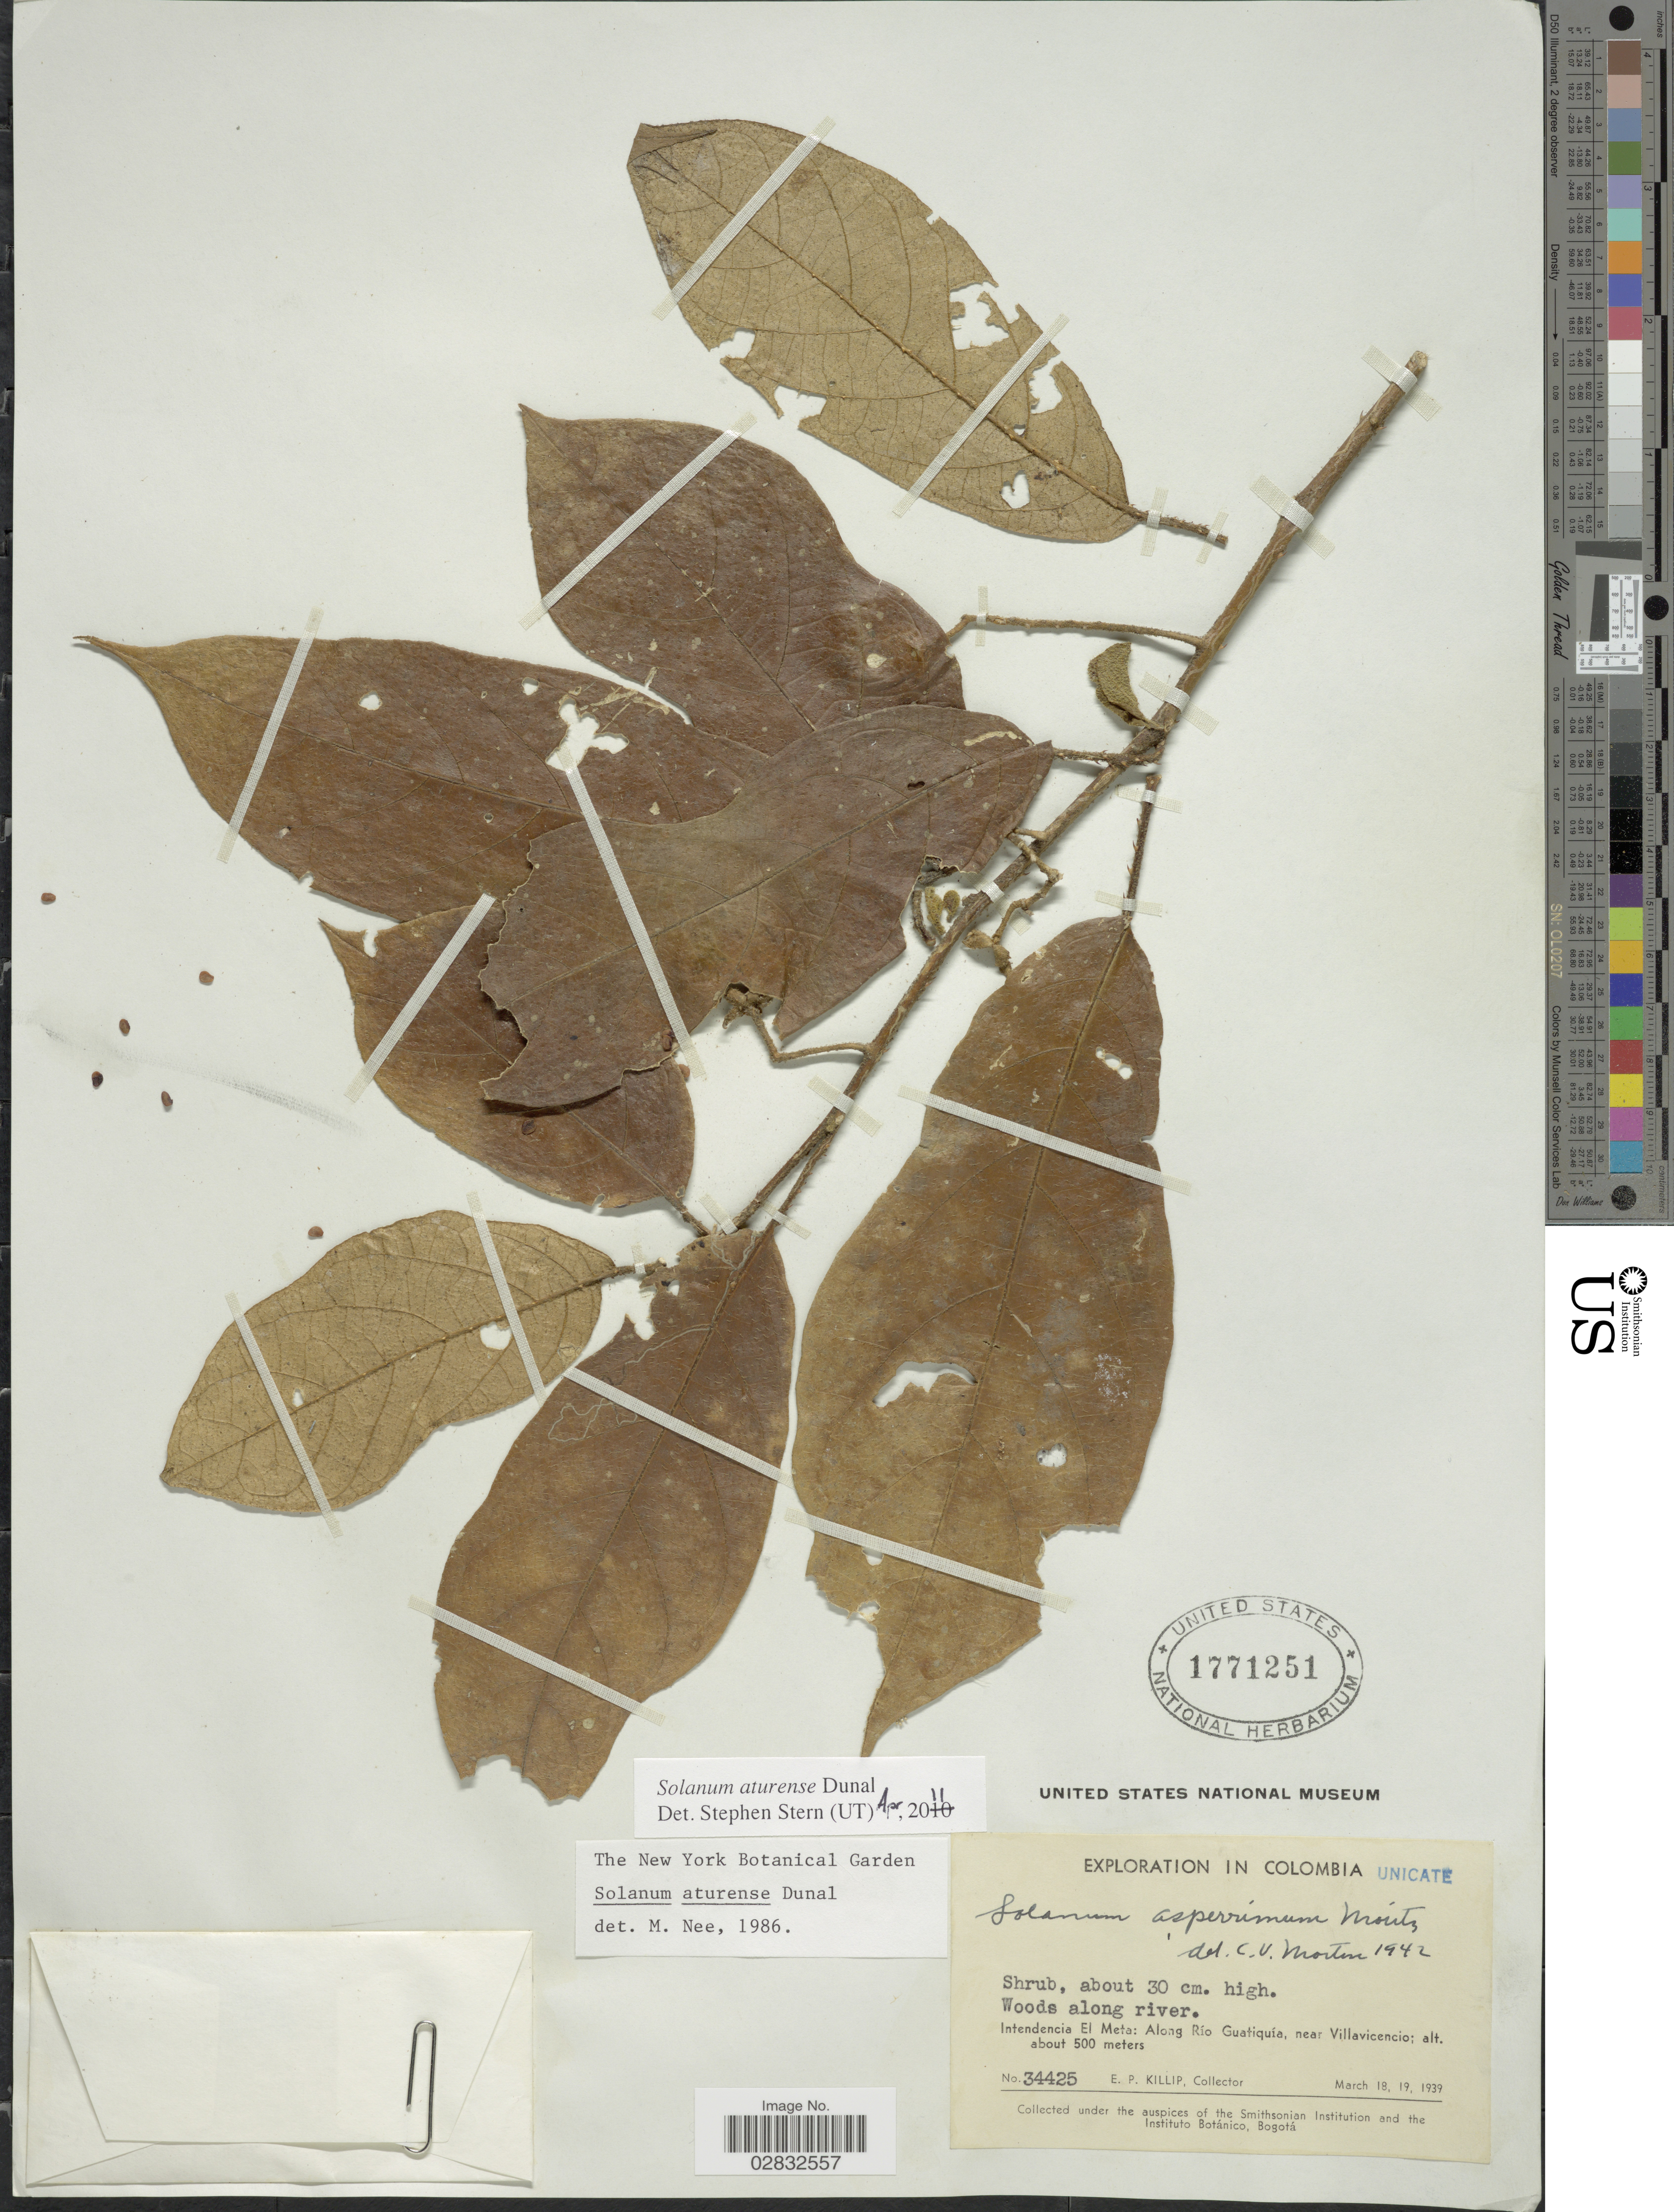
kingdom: Plantae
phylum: Tracheophyta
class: Magnoliopsida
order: Solanales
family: Solanaceae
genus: Solanum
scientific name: Solanum aturense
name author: Humb. & Bonpl. ex Dunal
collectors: E. P. Killip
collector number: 34425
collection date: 1939-03-18/1939-03-19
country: Colombia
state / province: Meta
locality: Intendencia El Meta, Along Río Guatiquía, near Villavicencio.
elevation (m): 500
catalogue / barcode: US 1771251